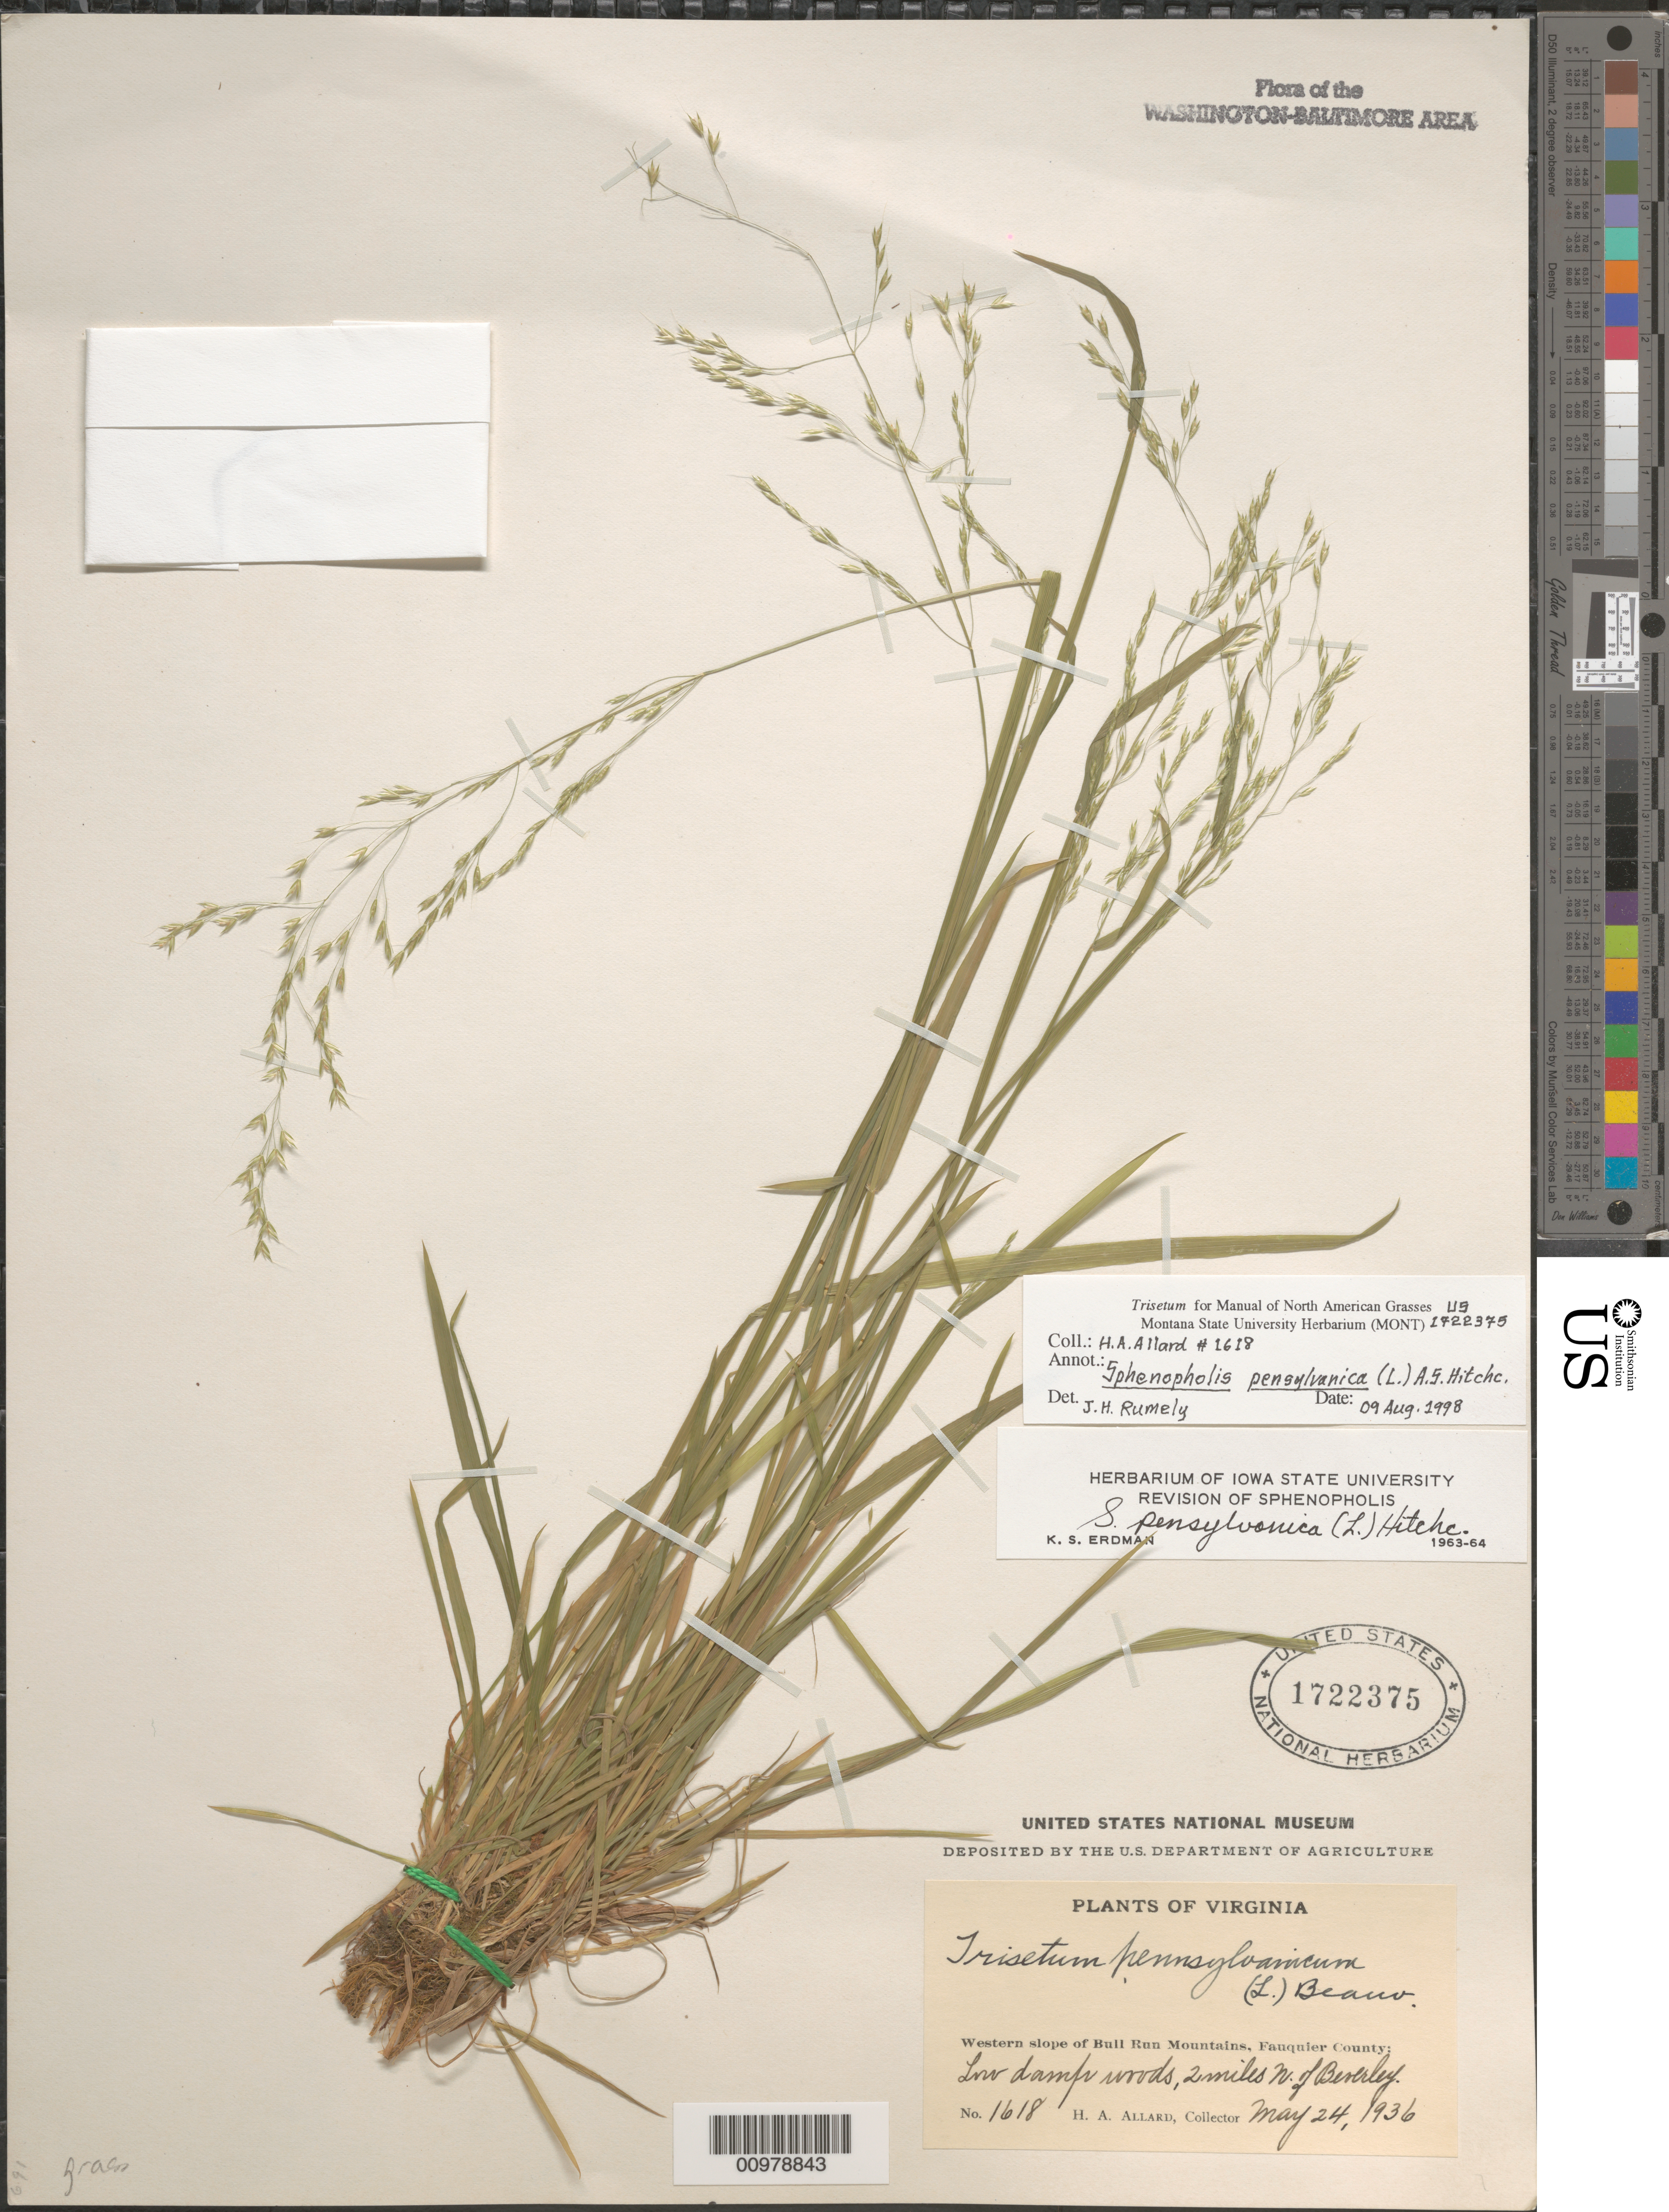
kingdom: Plantae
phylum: Tracheophyta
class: Liliopsida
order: Poales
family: Poaceae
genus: Sphenopholis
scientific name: Sphenopholis pensylvanica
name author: (L.) Hitchc.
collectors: H. A. Allard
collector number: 1618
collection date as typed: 24 May 1936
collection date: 1936-05-24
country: United States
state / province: Virginia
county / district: Fauquier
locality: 2 miles n of Beverley, W slope of Bull Run Mts. Bull Run Mts.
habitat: low damp woods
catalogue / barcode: US 1722375